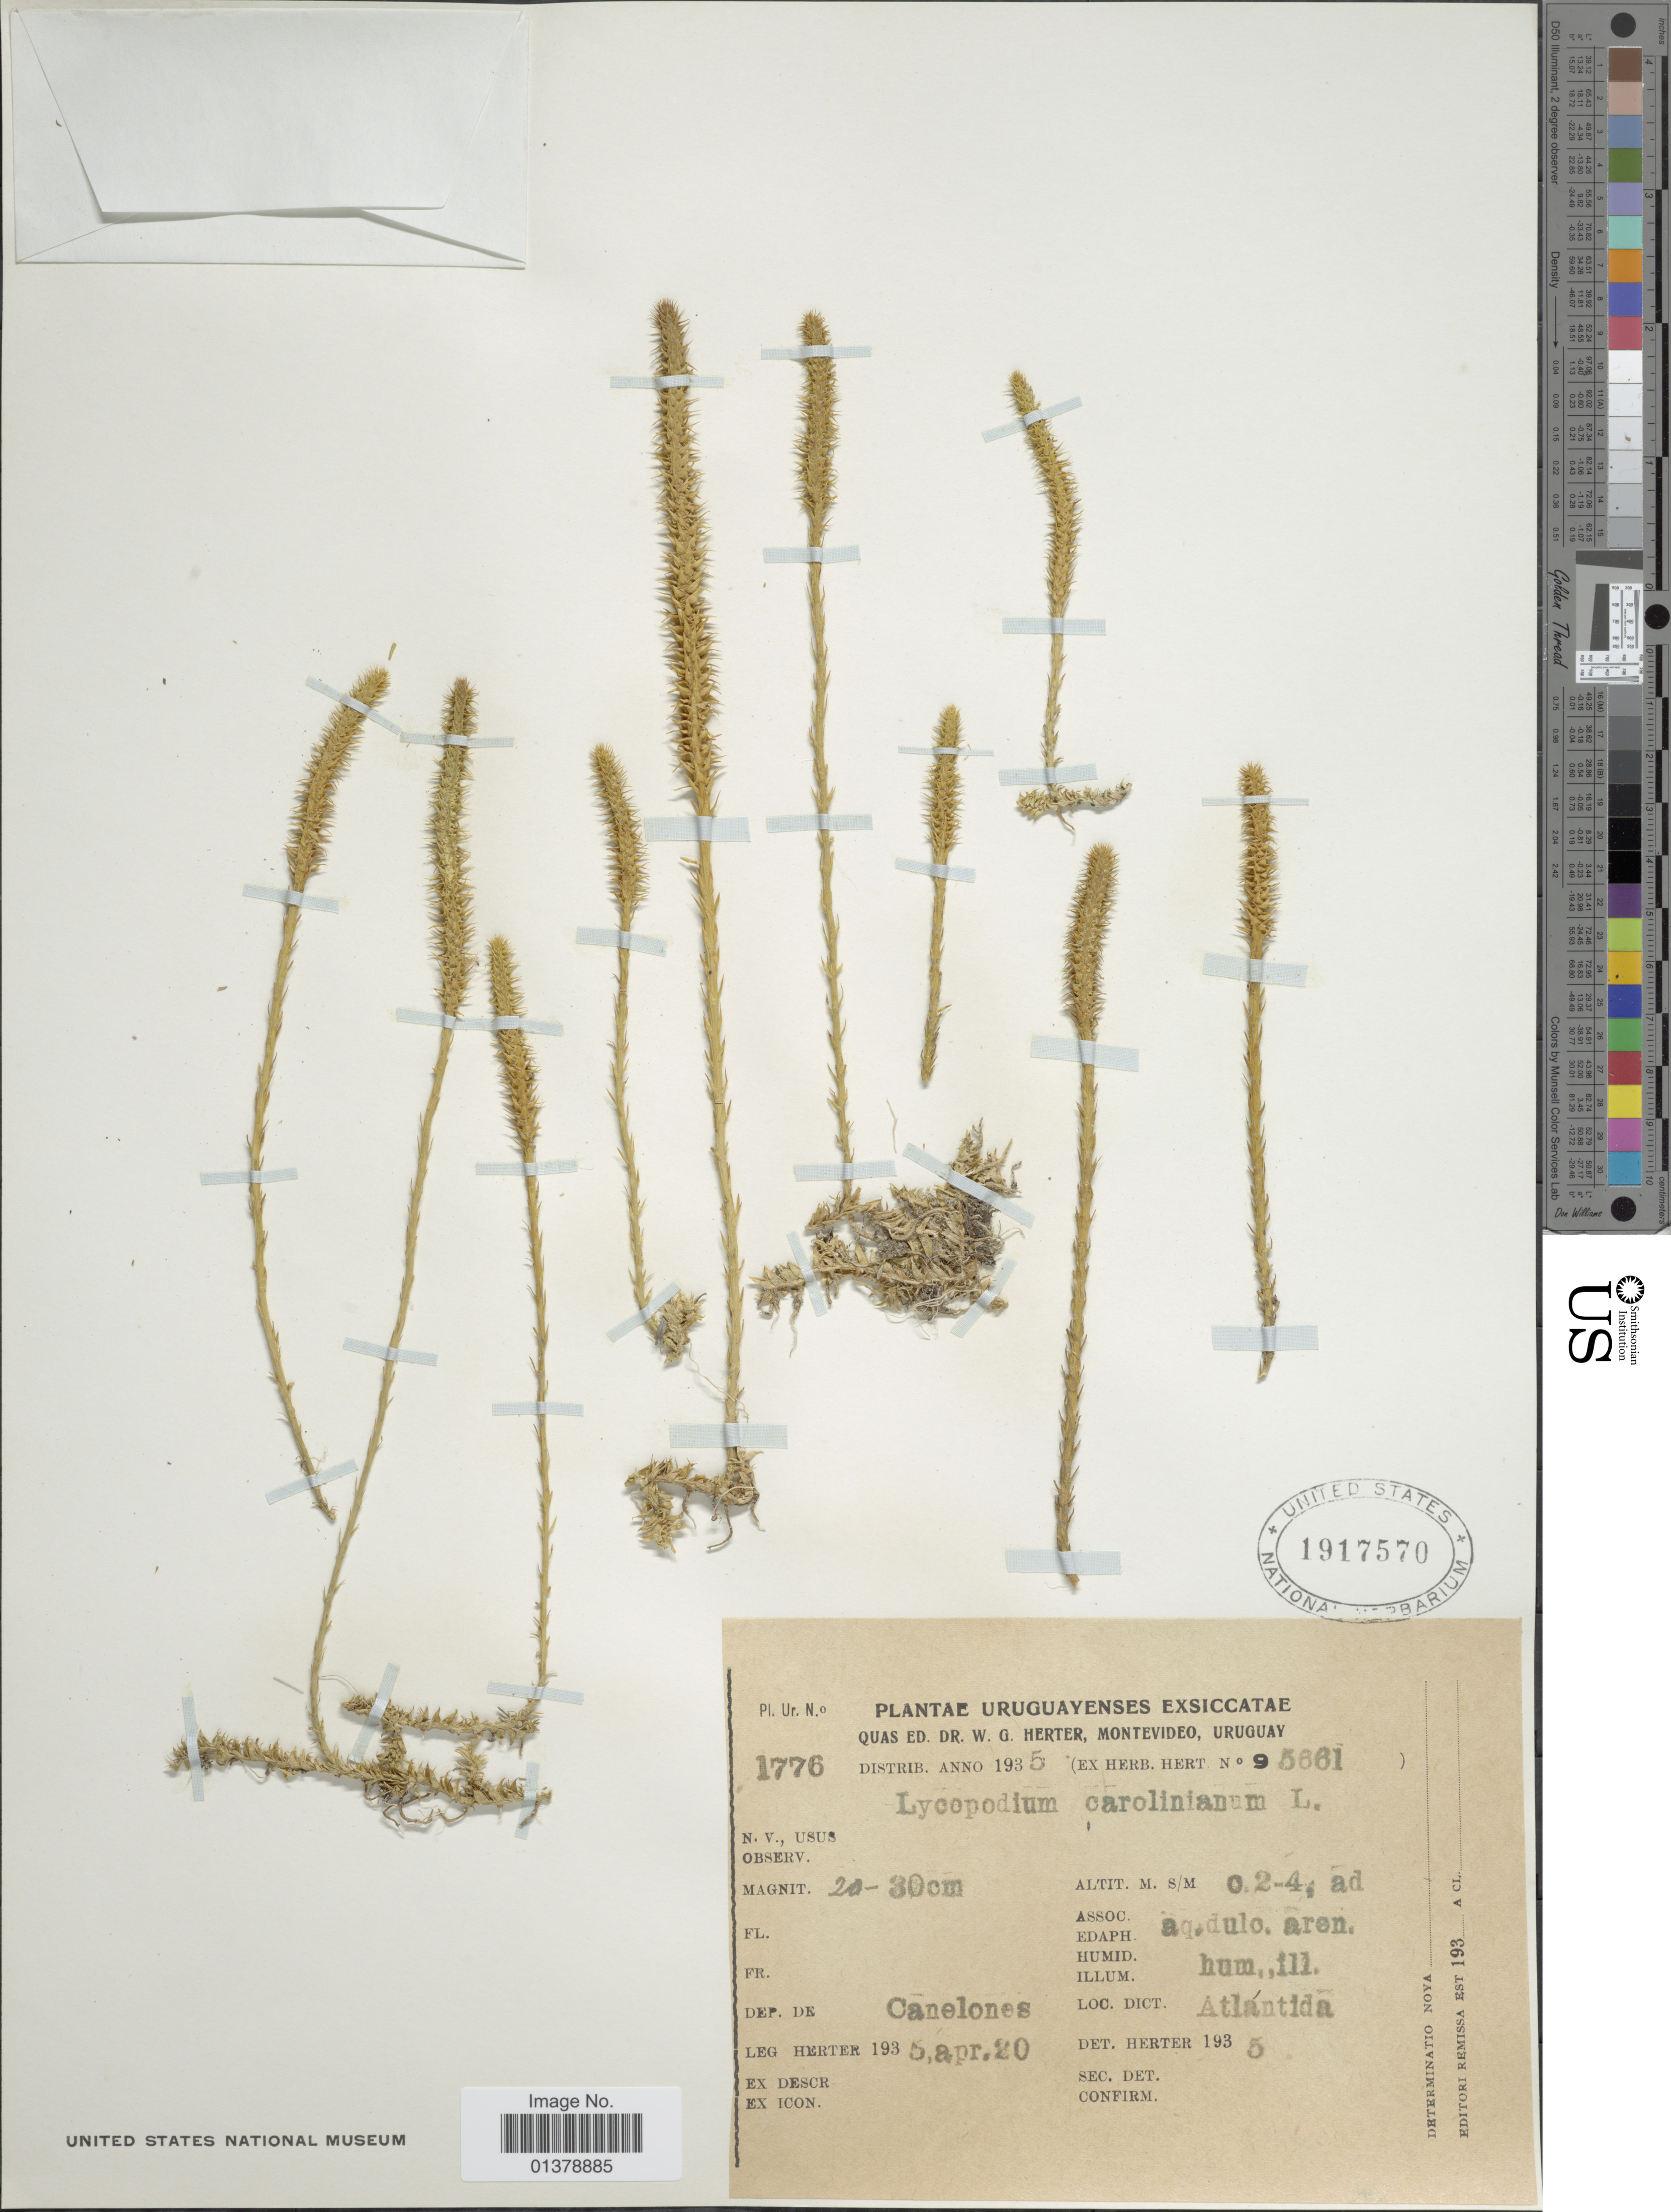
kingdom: Plantae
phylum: Tracheophyta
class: Lycopodiopsida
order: Lycopodiales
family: Lycopodiaceae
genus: Pseudolycopodiella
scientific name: Pseudolycopodiella caroliniana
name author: (L.) Holub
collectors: Herter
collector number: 1776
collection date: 1935-04-20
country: Uruguay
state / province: Canelones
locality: Atlantida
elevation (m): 2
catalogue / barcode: US 1917570